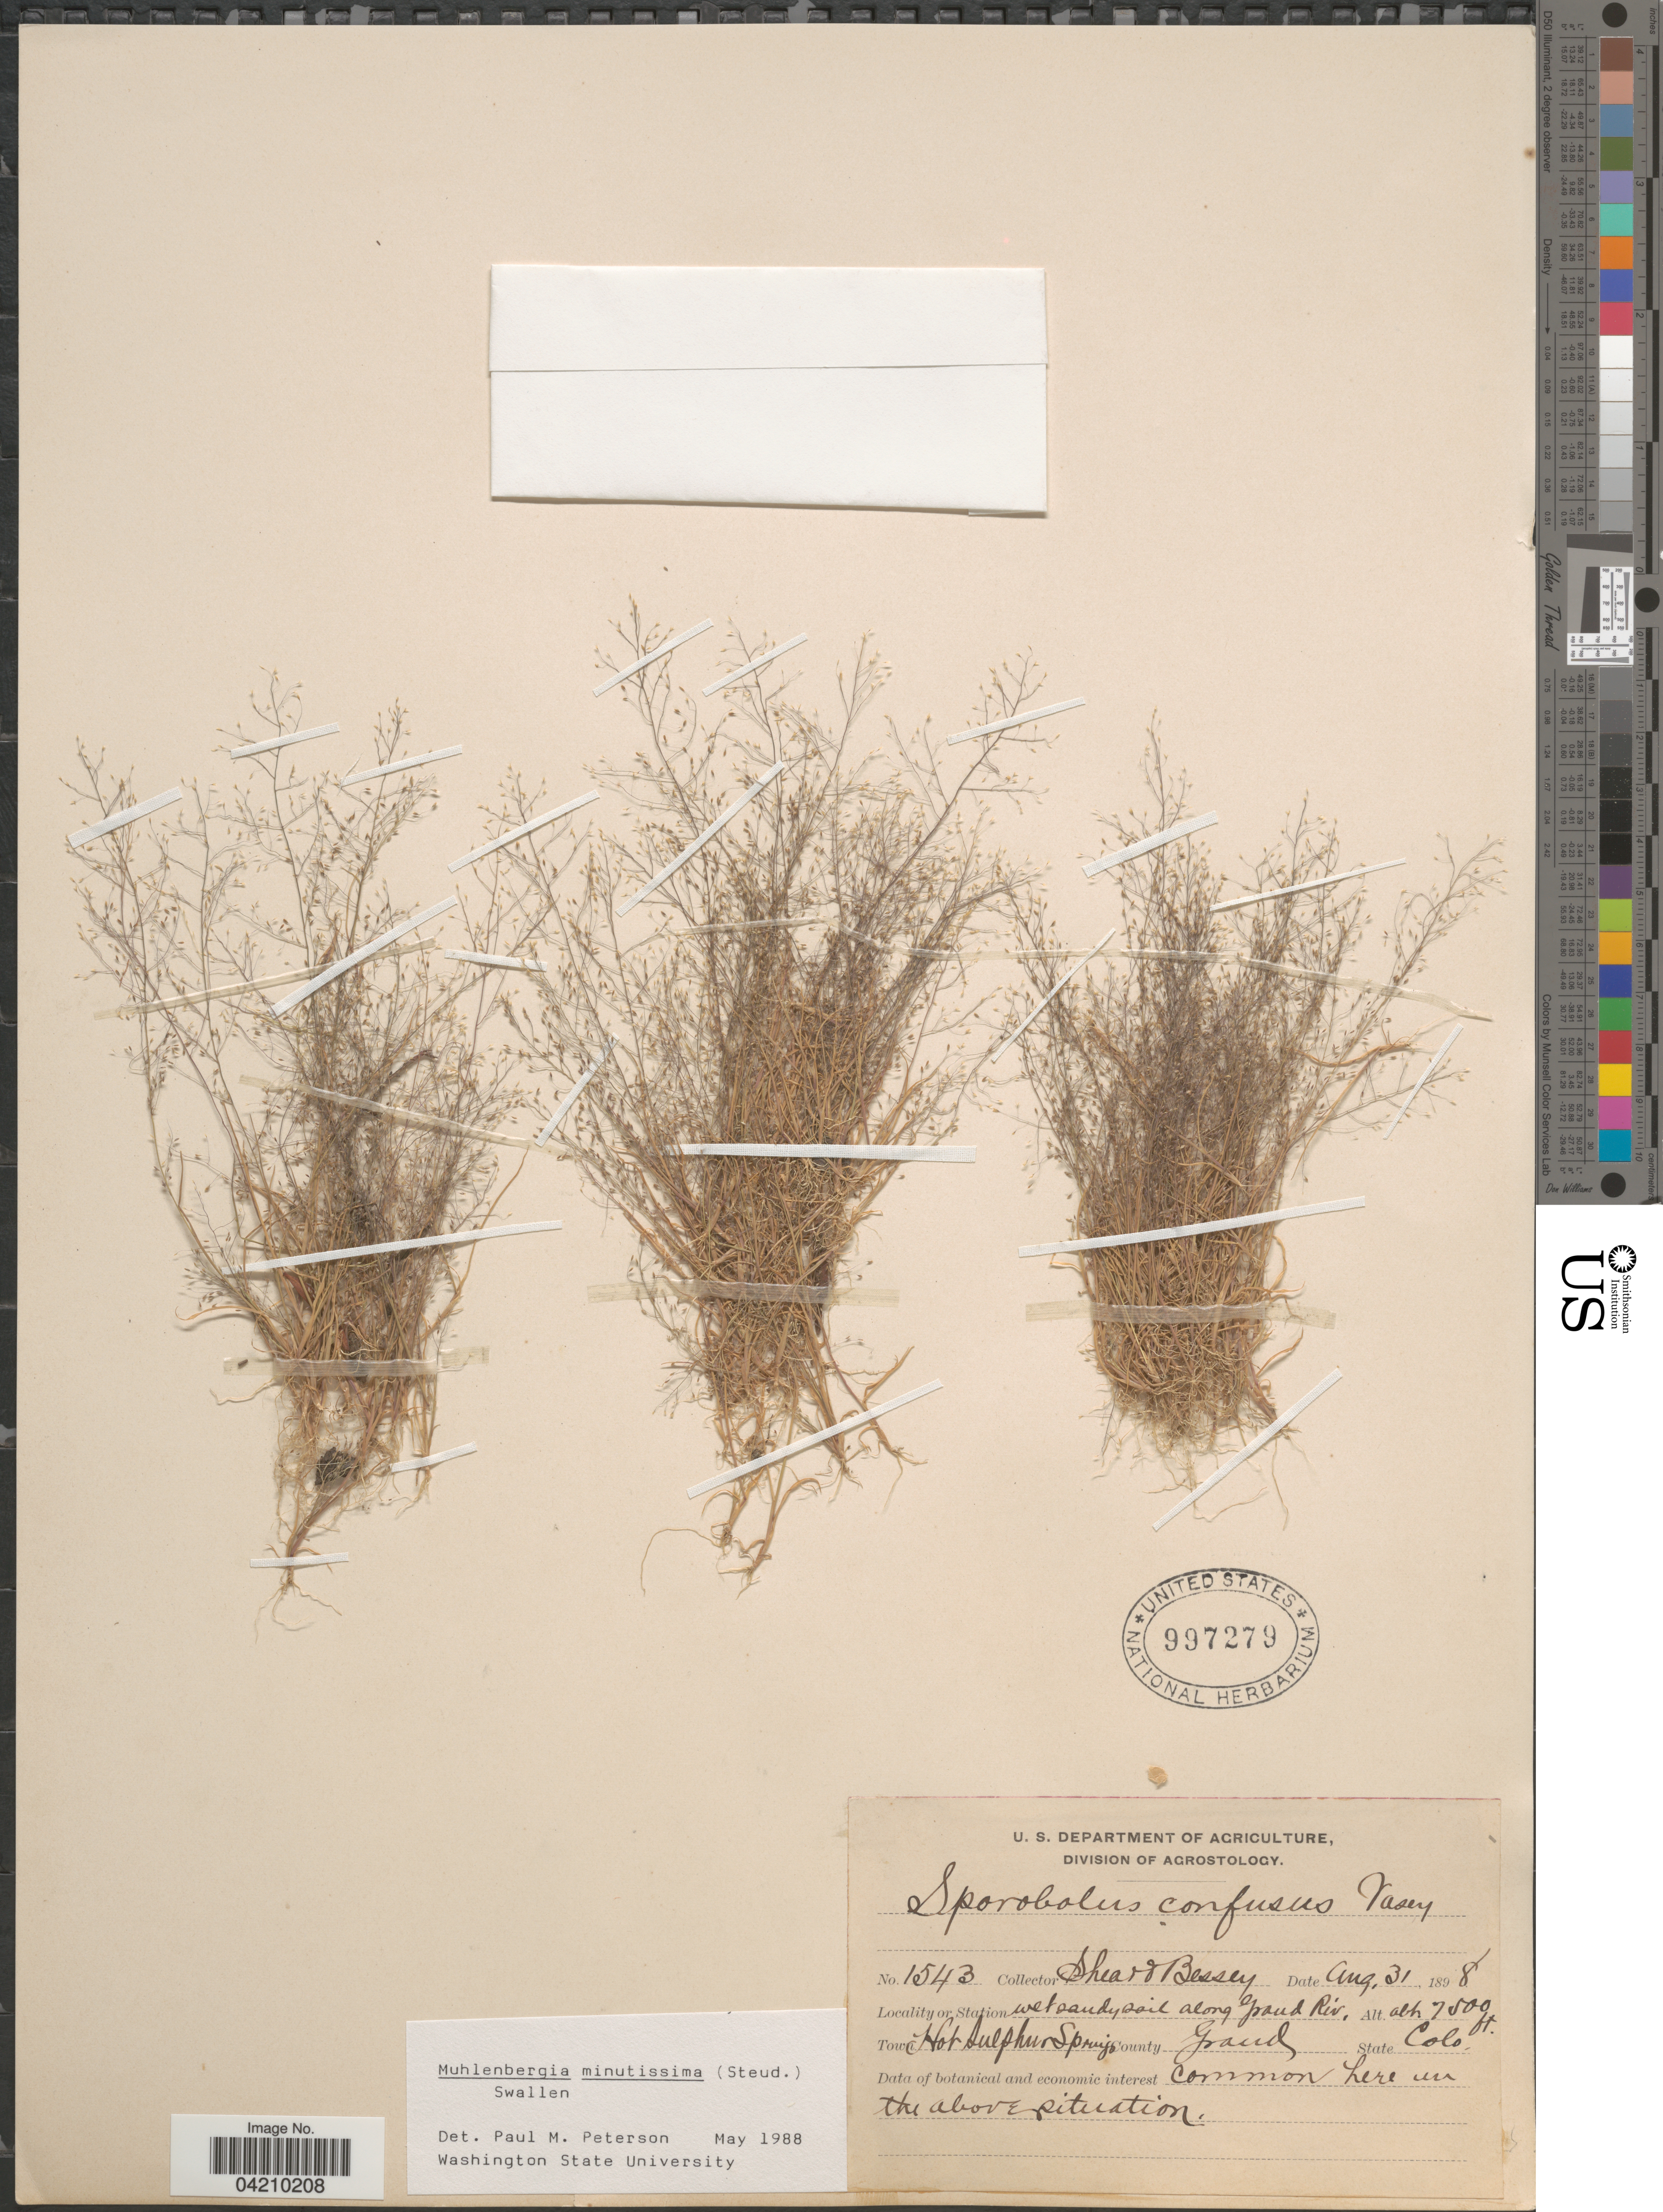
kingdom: Plantae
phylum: Tracheophyta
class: Liliopsida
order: Poales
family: Poaceae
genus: Muhlenbergia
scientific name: Muhlenbergia minutissima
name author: (Steud.) Swallen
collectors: -- Shear & -. Bessey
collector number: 1543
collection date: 1898-08-31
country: United States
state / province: Colorado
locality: Wet sandy soil along Grand Riv. Town Hot Sulphur Springs. County Grand.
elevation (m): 2286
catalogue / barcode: US 997279